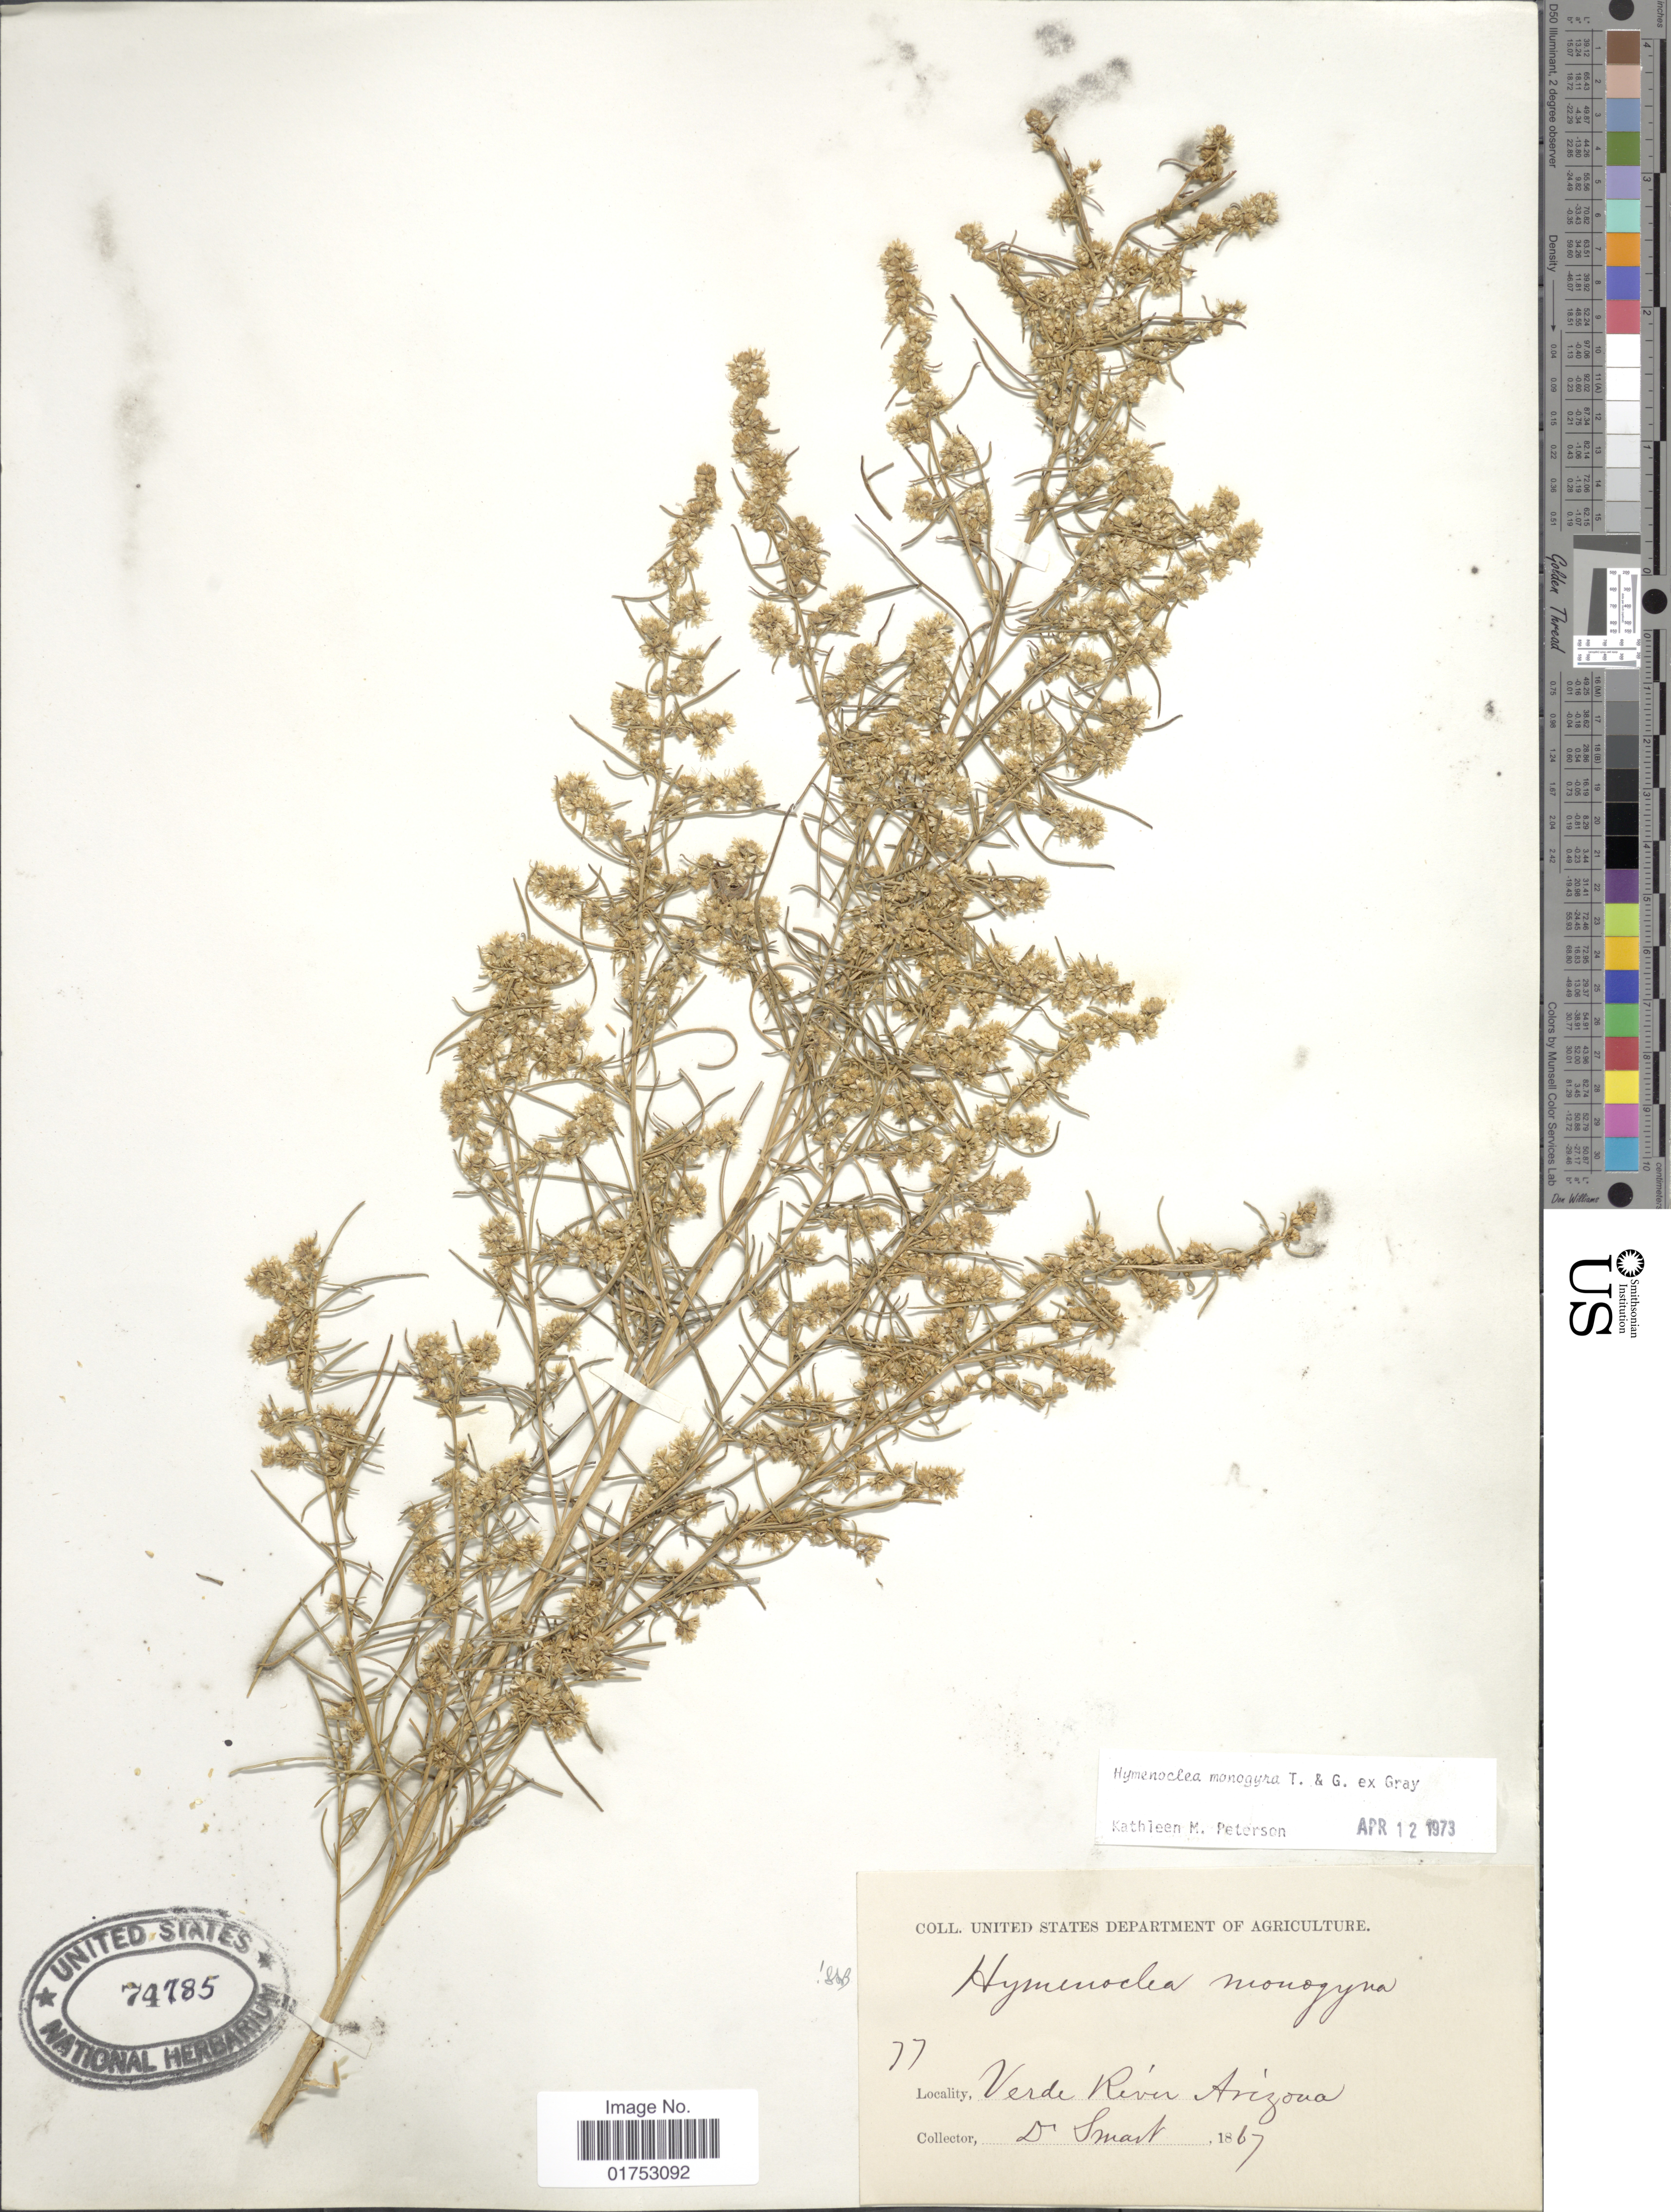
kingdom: Plantae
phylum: Tracheophyta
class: Magnoliopsida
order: Asterales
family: Asteraceae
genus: Hymenoclea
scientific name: Hymenoclea monogyra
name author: Torr. & A. Gray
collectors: -. Smart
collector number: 77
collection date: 1867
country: United States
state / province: Arizona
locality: Verde River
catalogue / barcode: US 74785